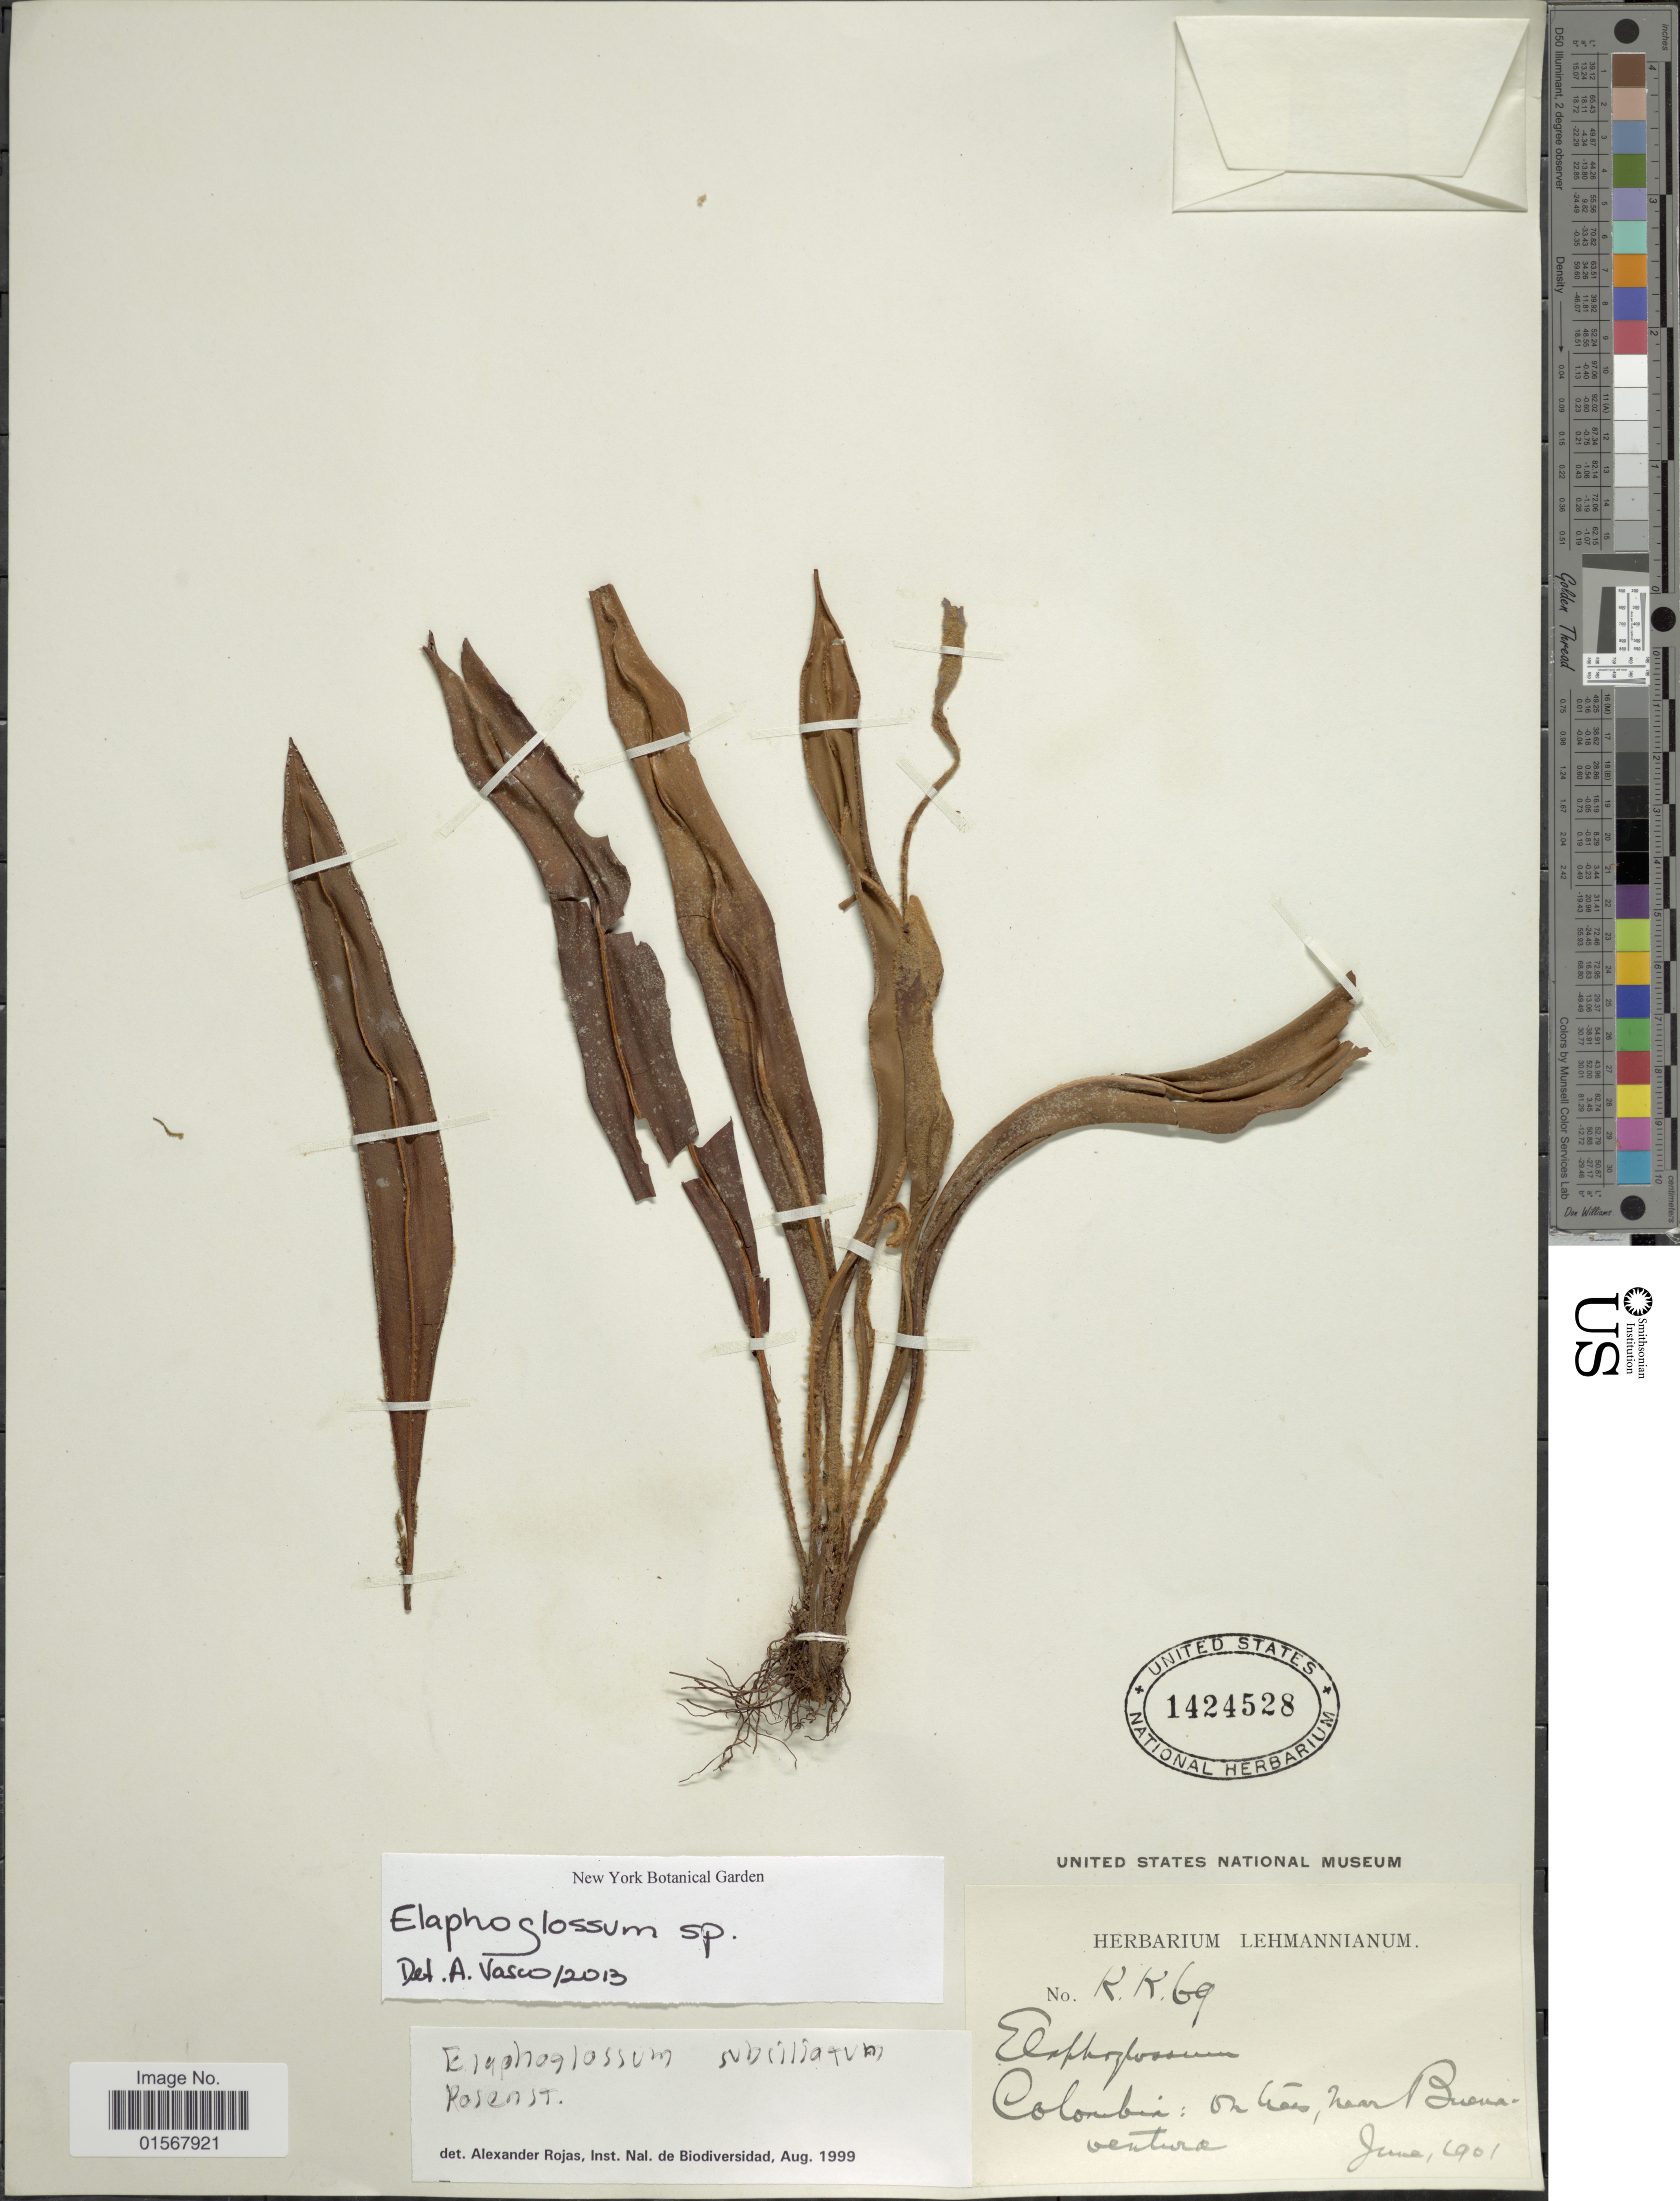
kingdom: Plantae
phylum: Tracheophyta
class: Polypodiopsida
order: Polypodiales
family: Dryopteridaceae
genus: Elaphoglossum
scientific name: Elaphoglossum sp.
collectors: ex herb. Lehmann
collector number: RR69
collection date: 1901-06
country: Colombia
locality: Colombia: near Buenaventura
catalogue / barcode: US 1424528